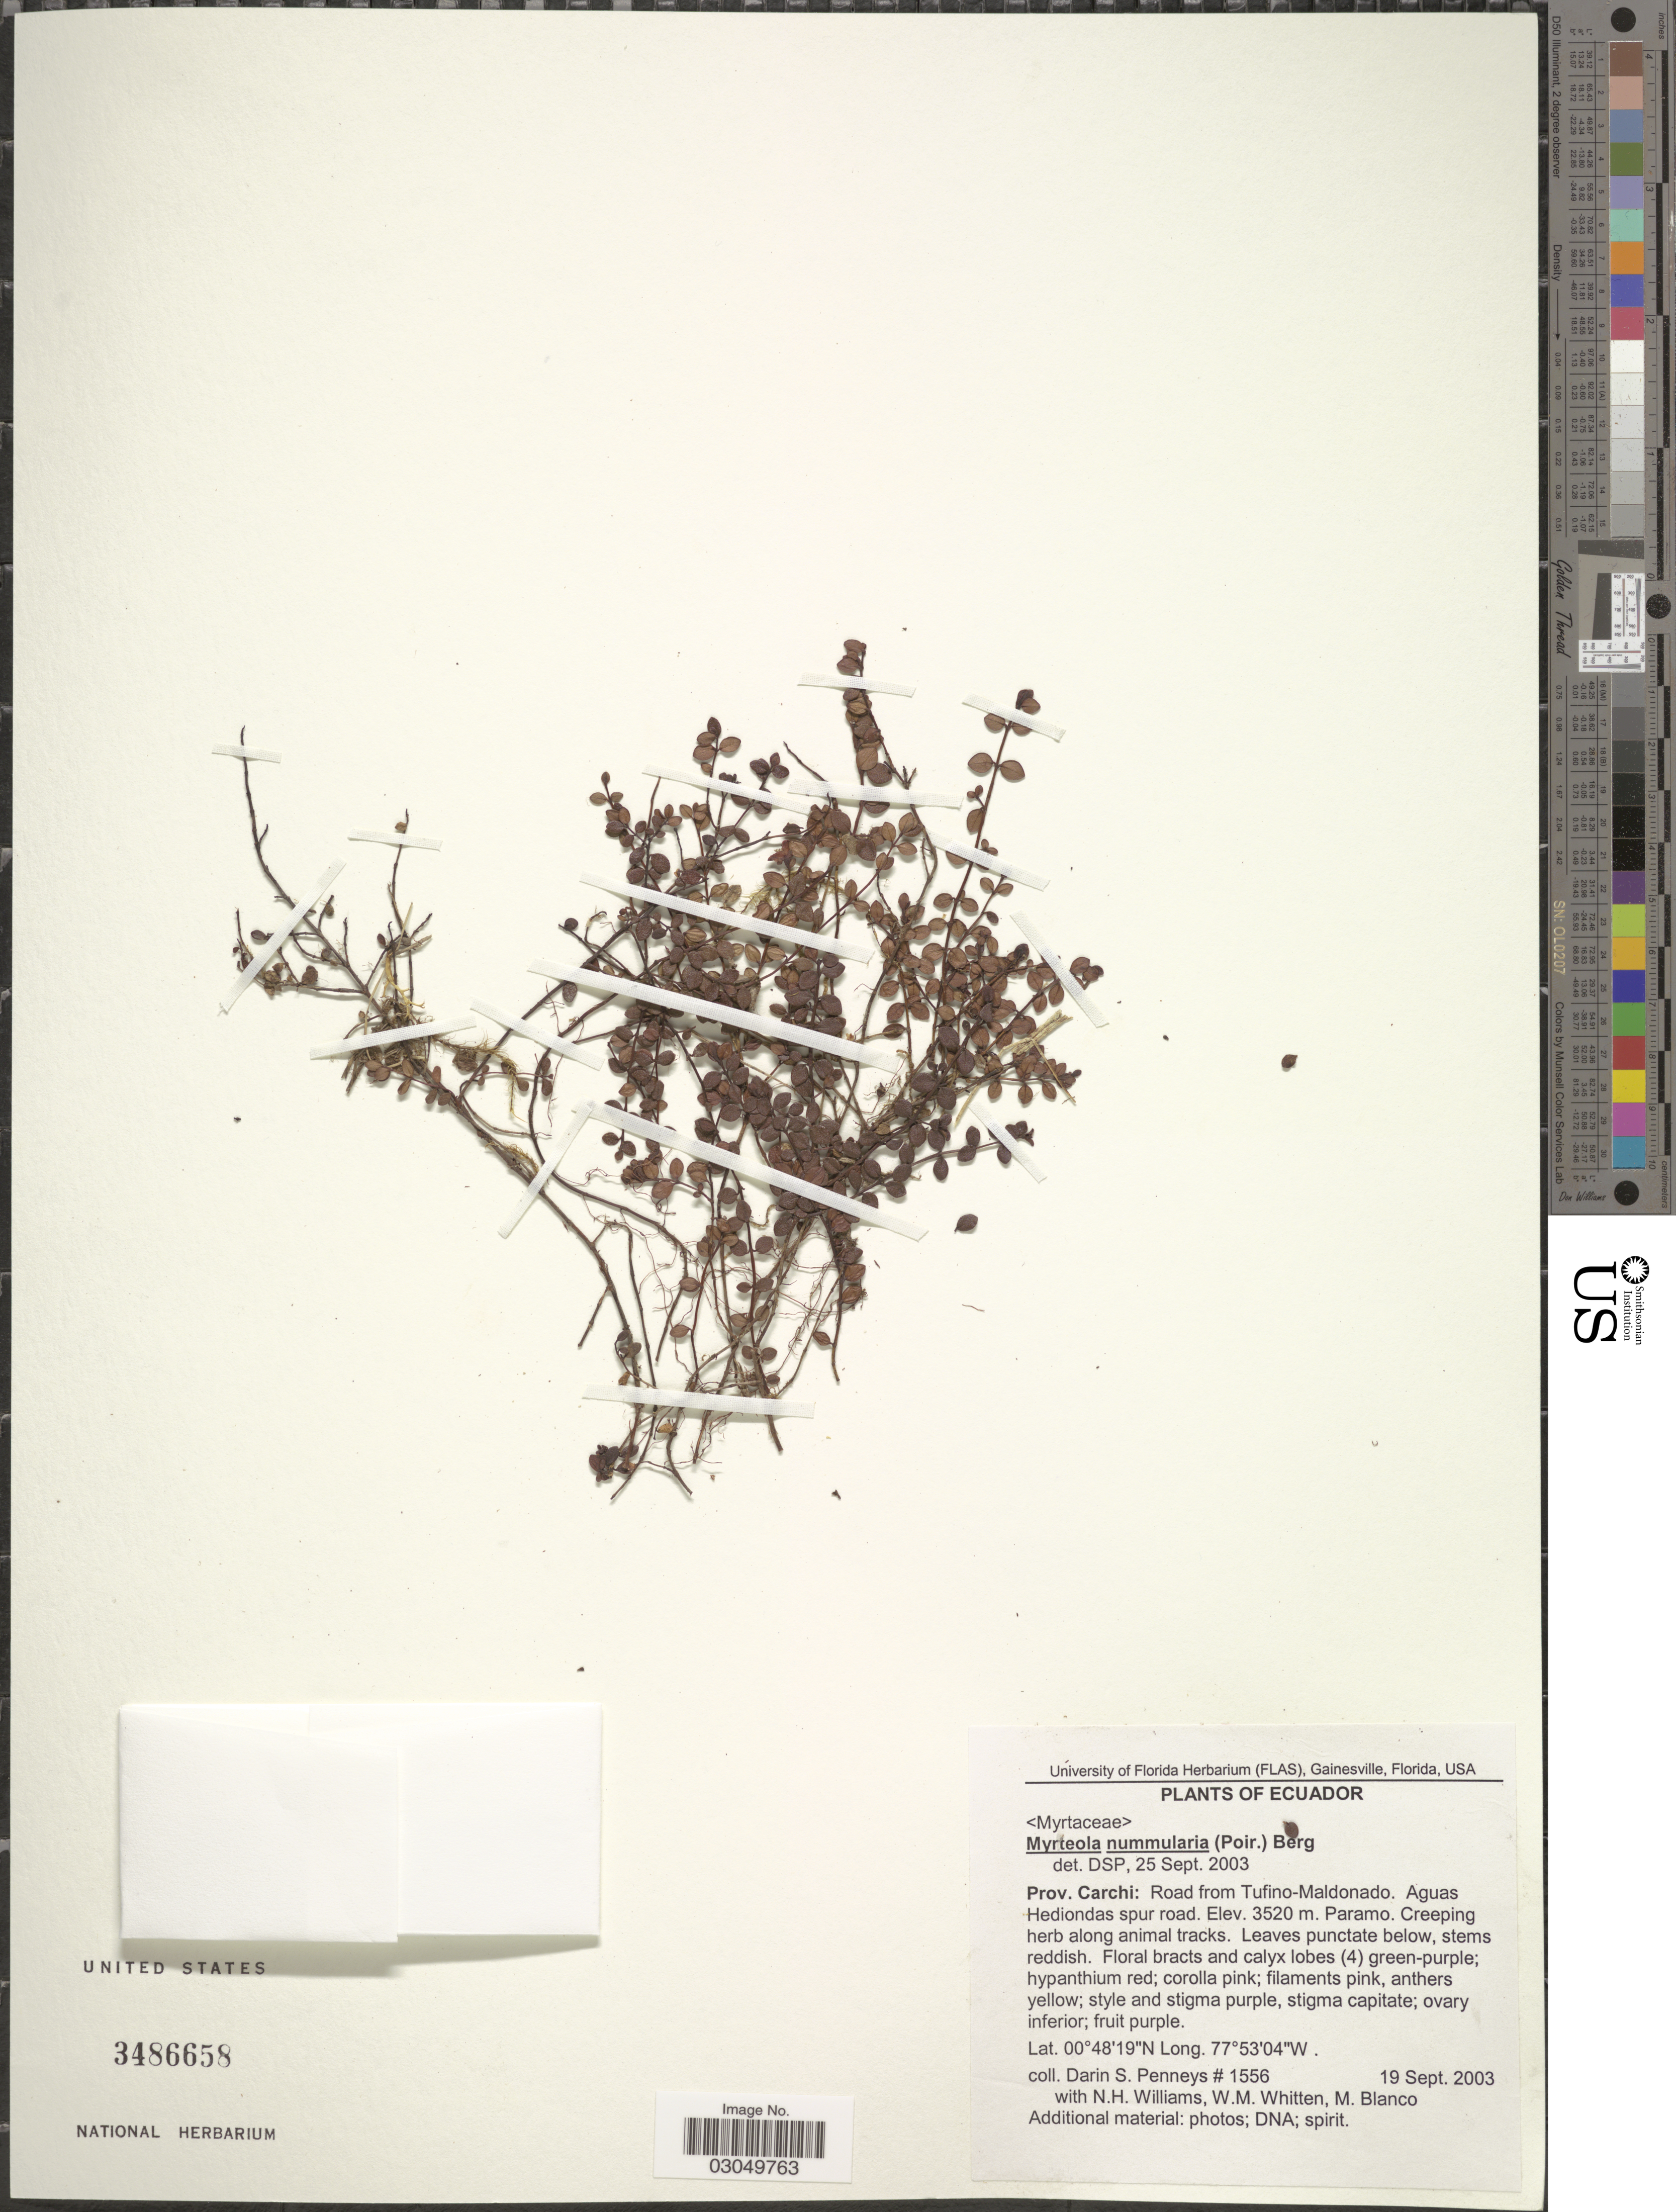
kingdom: Plantae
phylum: Tracheophyta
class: Magnoliopsida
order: Myrtales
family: Myrtaceae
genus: Myrteola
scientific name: Myrteola nummularia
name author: (Lam.) O. Berg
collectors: D. S. Penneys, N. H. Williams, W. M. Whitten & M. Blanco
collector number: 1556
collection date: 2003-09-19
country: Ecuador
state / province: Carchi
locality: Road from Tufino-Maldonado. Aguas Hediondas spur road.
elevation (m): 3520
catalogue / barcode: US 3486658